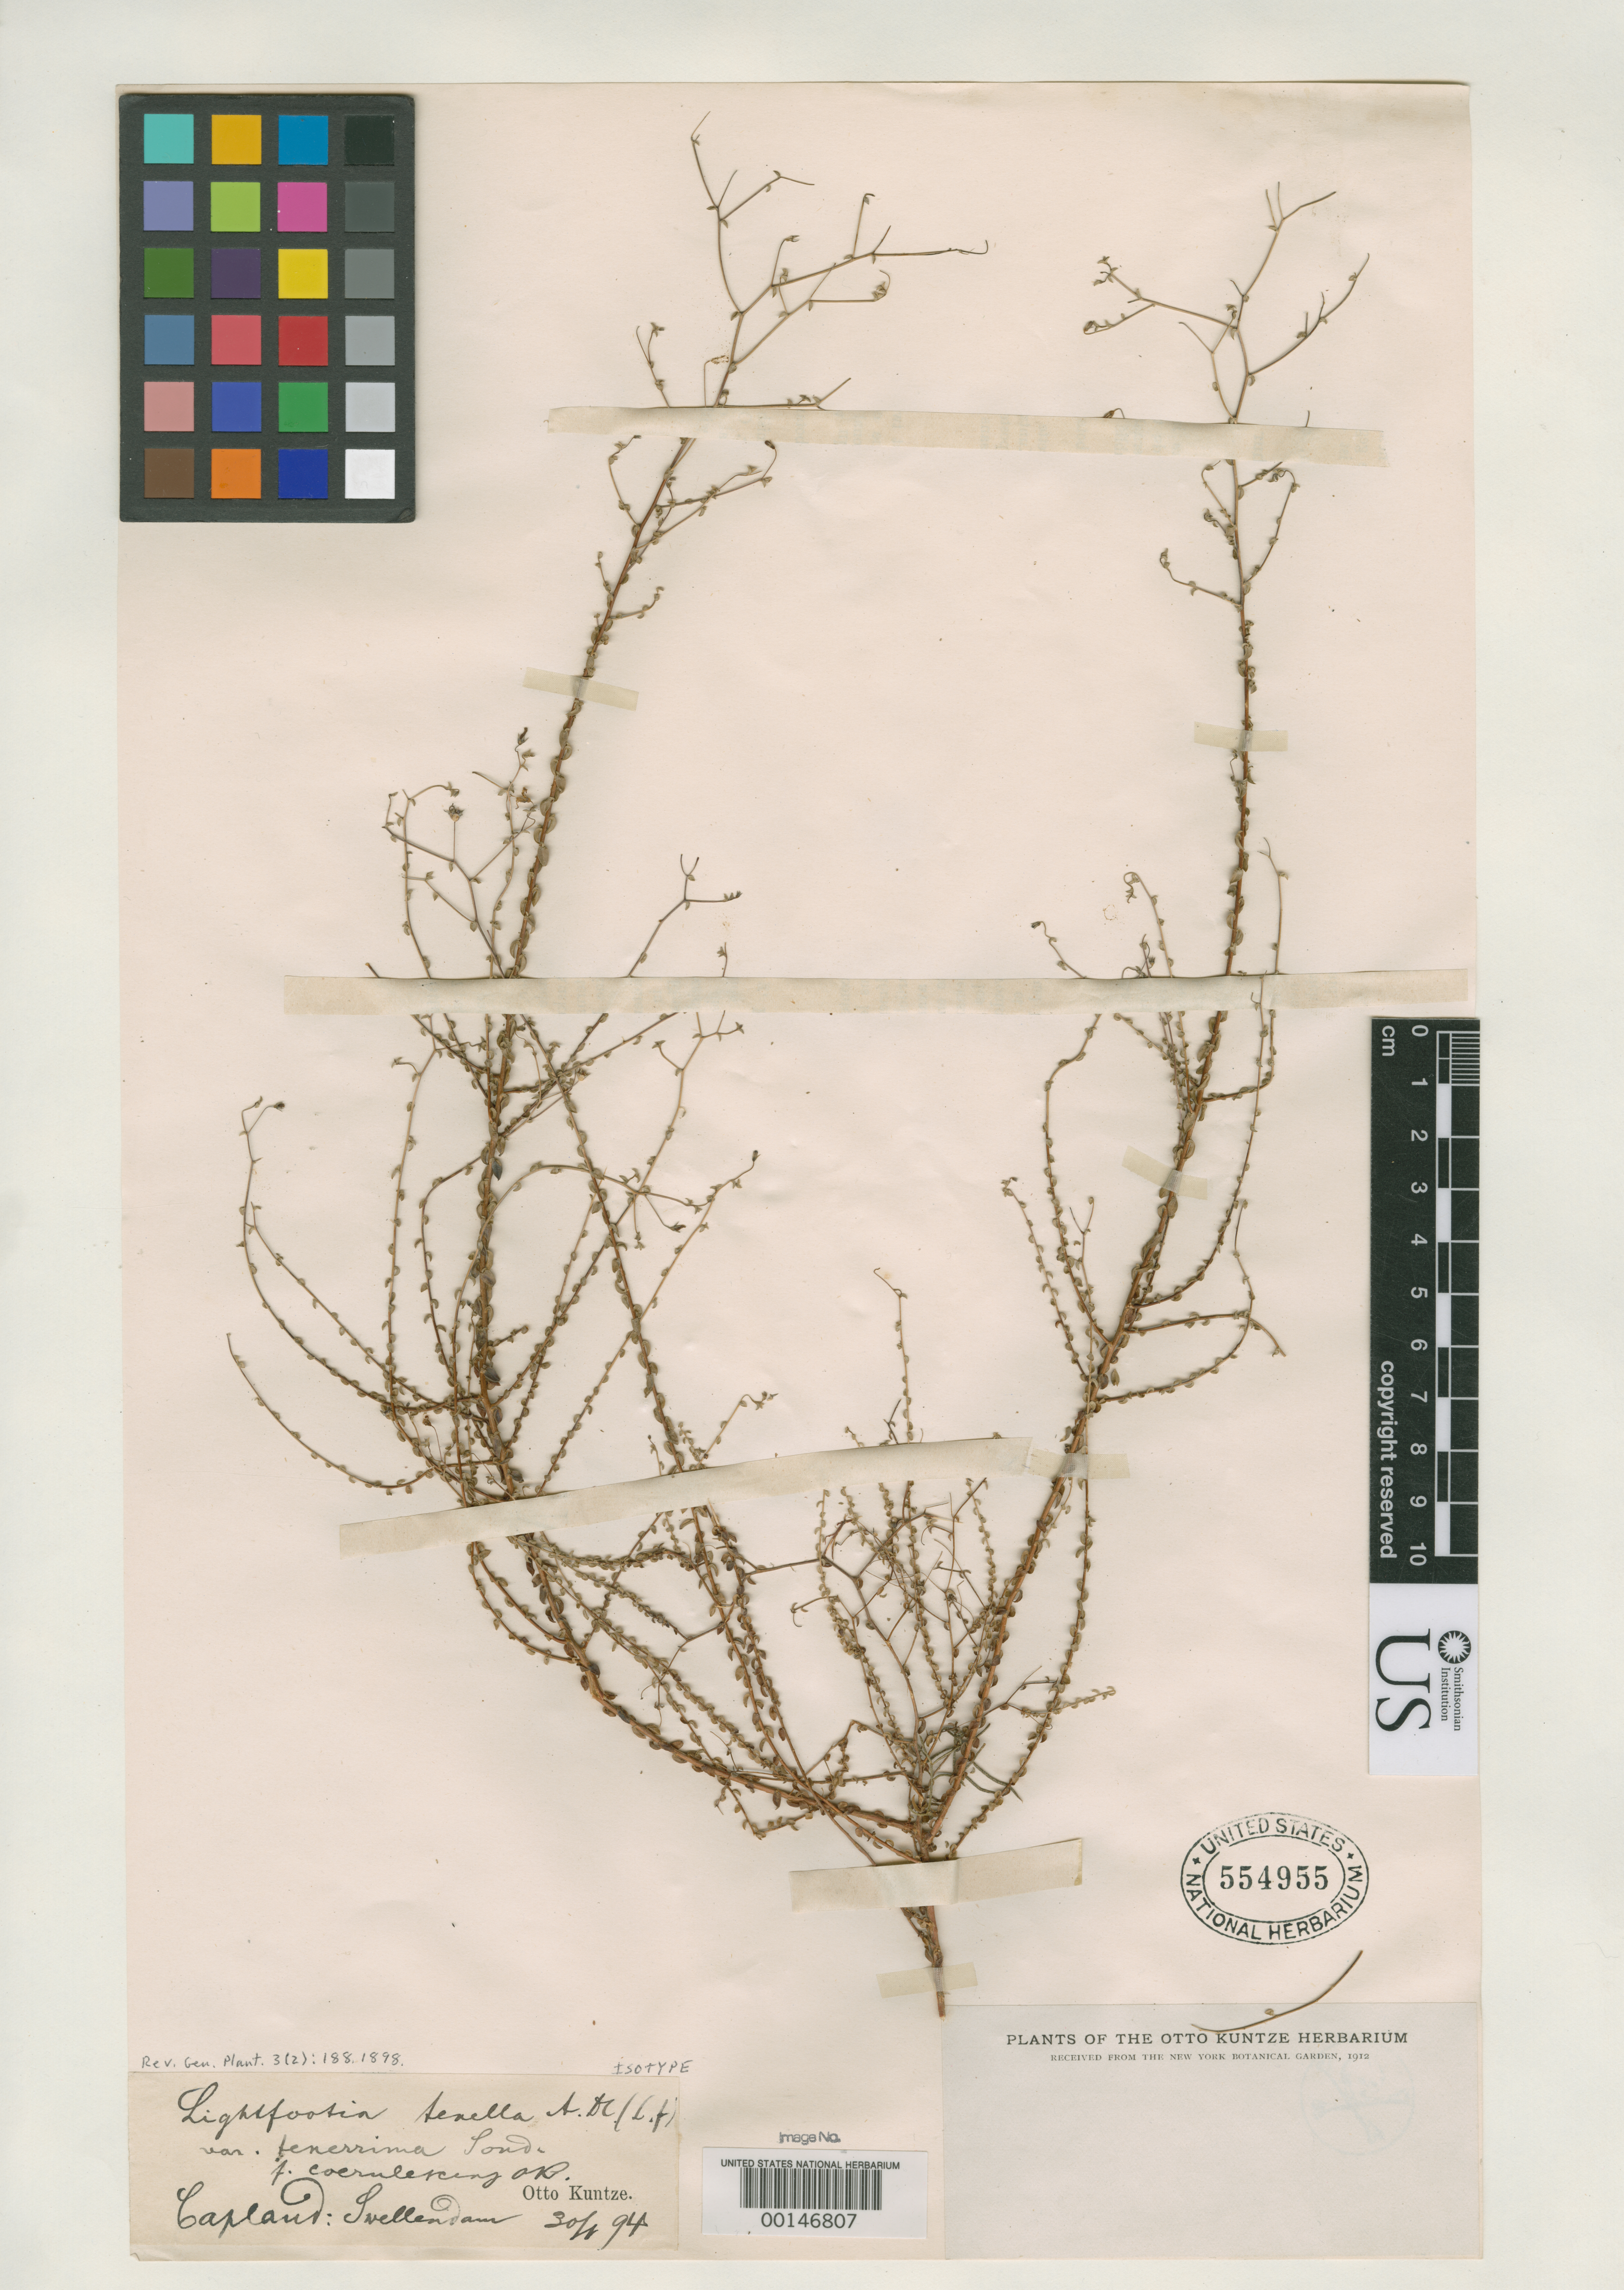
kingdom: Plantae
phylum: Tracheophyta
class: Magnoliopsida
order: Asterales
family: Campanulaceae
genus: Lightfootia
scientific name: Lightfootia tenella f. coerulescens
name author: Kuntze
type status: Isotype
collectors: C.E.O. Kuntze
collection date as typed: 30 Jan 1894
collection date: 1894-01-30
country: South Africa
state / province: Western Cape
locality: Swellendam.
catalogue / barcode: US 554955